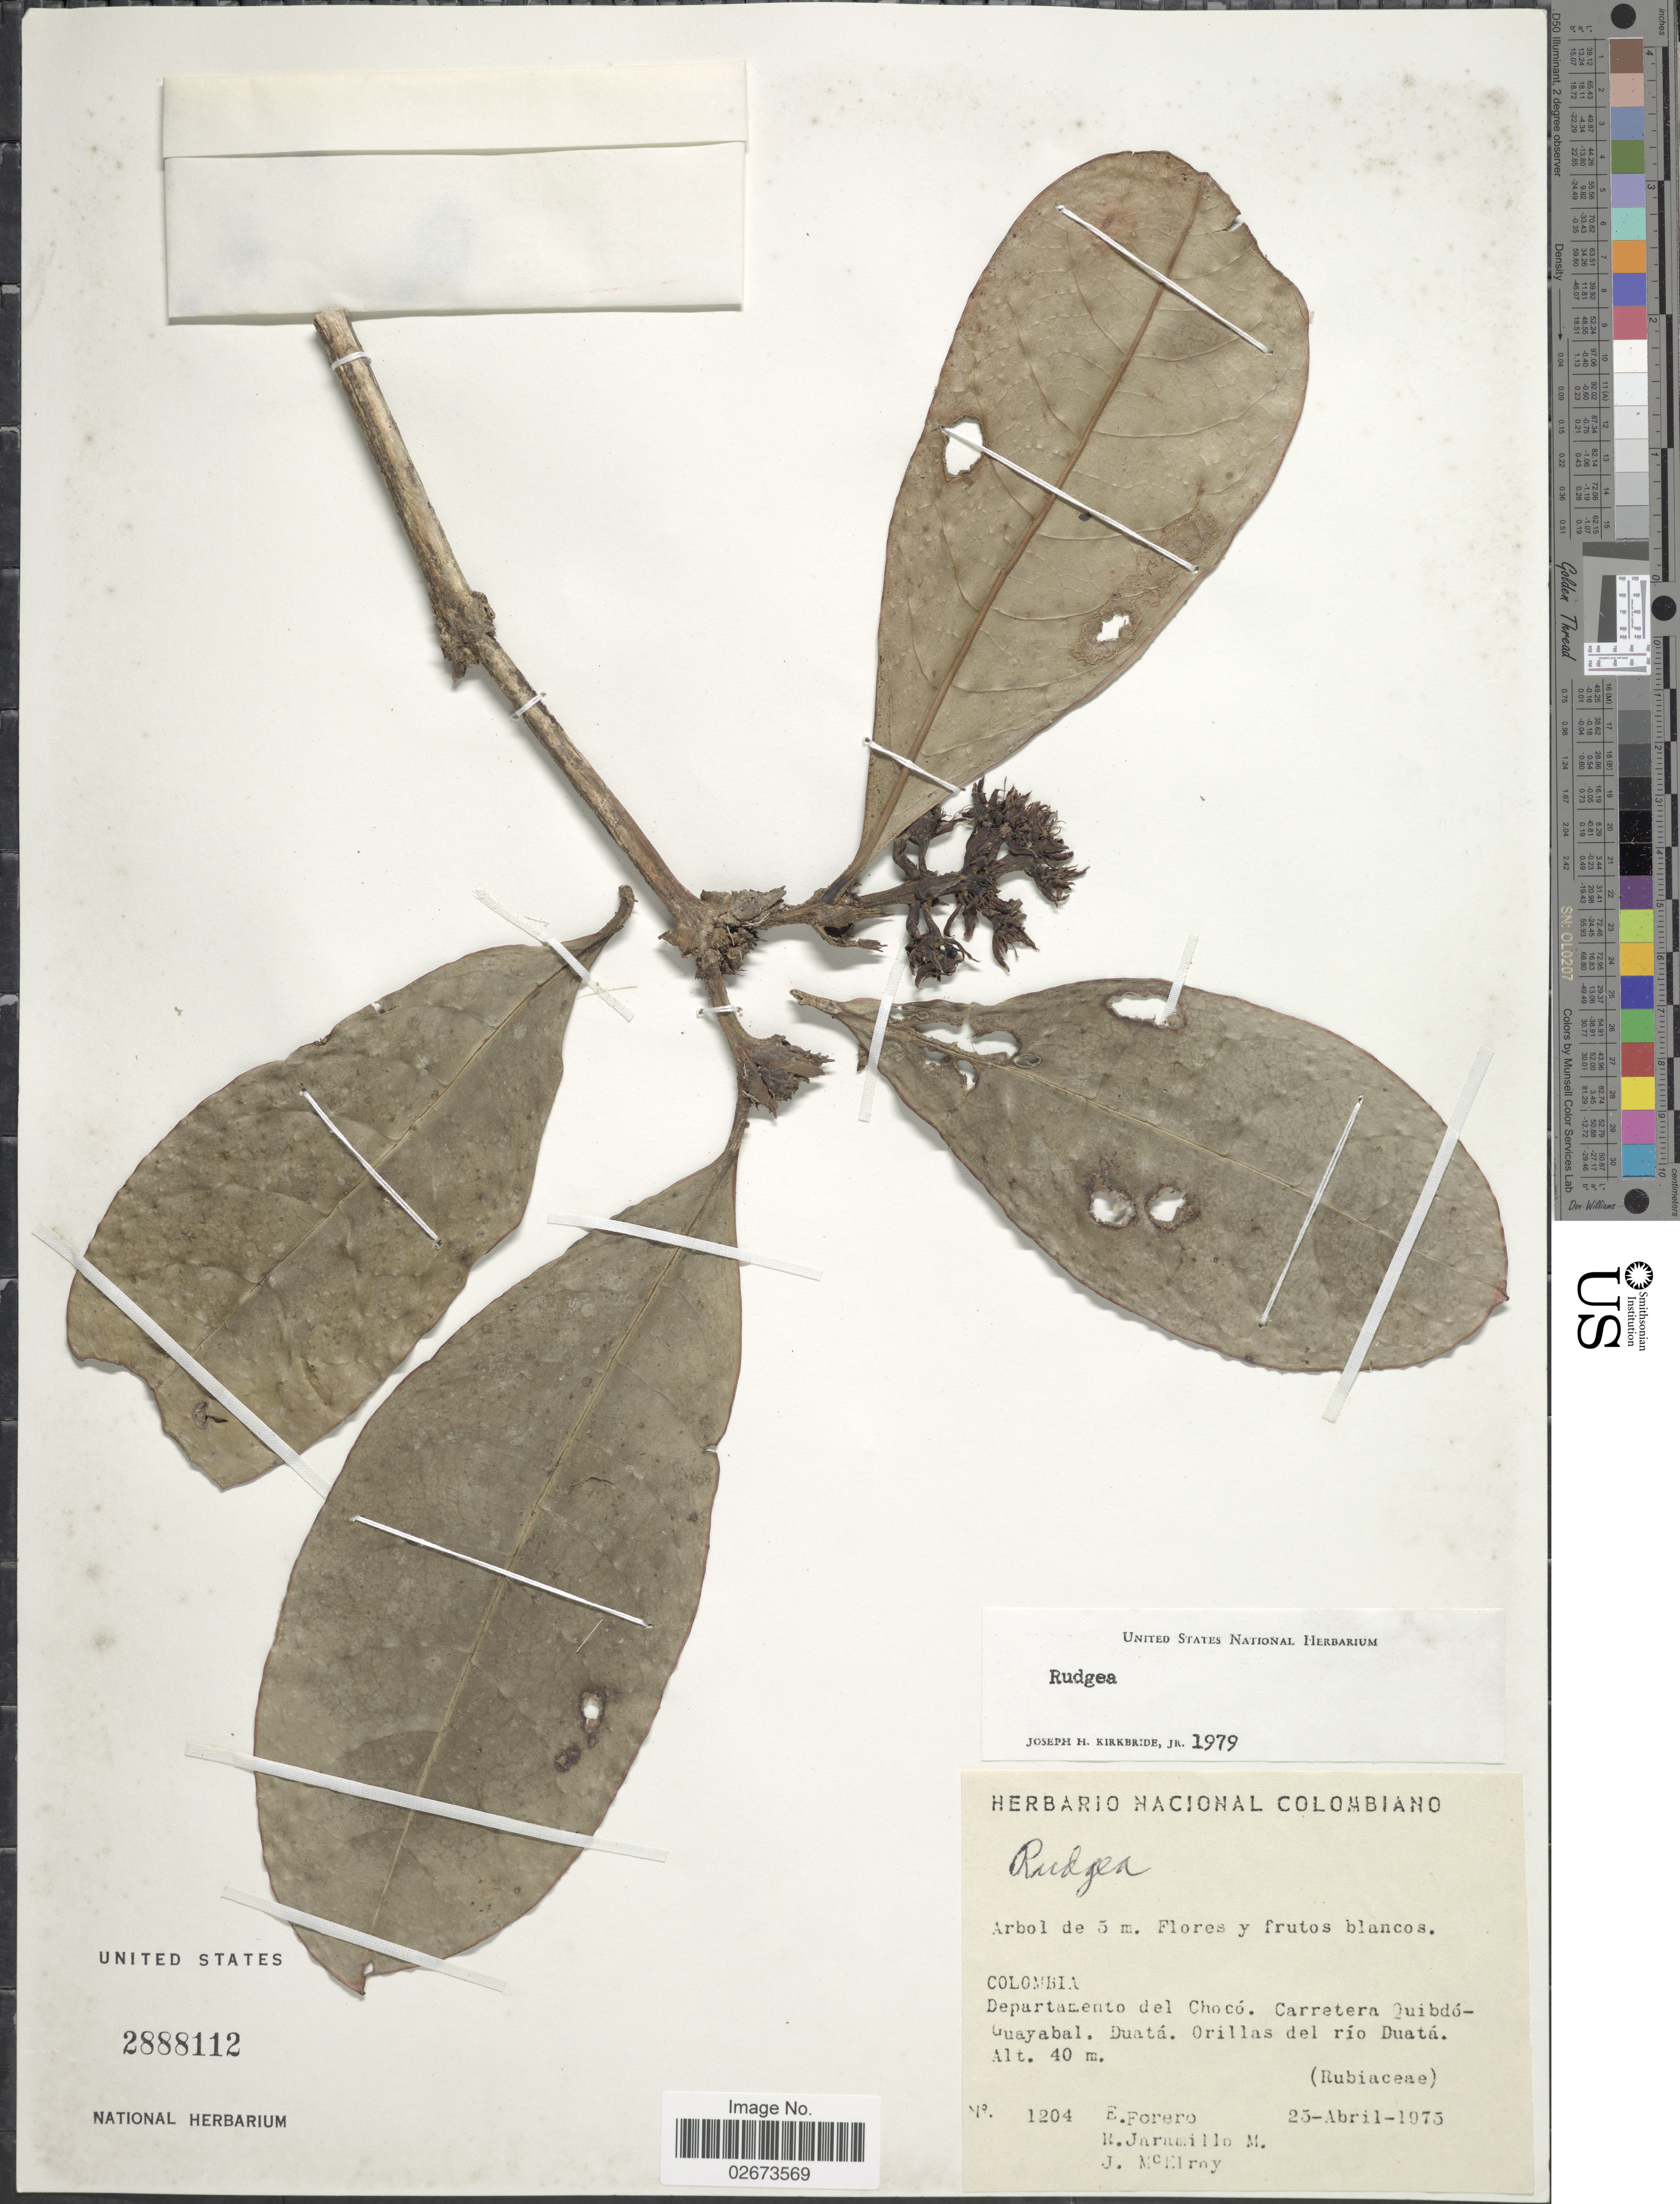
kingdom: Plantae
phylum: Tracheophyta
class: Magnoliopsida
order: Gentianales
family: Rubiaceae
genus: Rudgea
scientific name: Rudgea sp.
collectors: E. Forero, R. Jaramillo M. & J. B. McElroy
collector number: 1204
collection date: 1975-04-25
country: Colombia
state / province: Chocó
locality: Departamento del Choco: Carretera Quibdo-Guayabal, Duata, Orillas del rio Duata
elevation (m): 40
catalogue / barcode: US 2888112